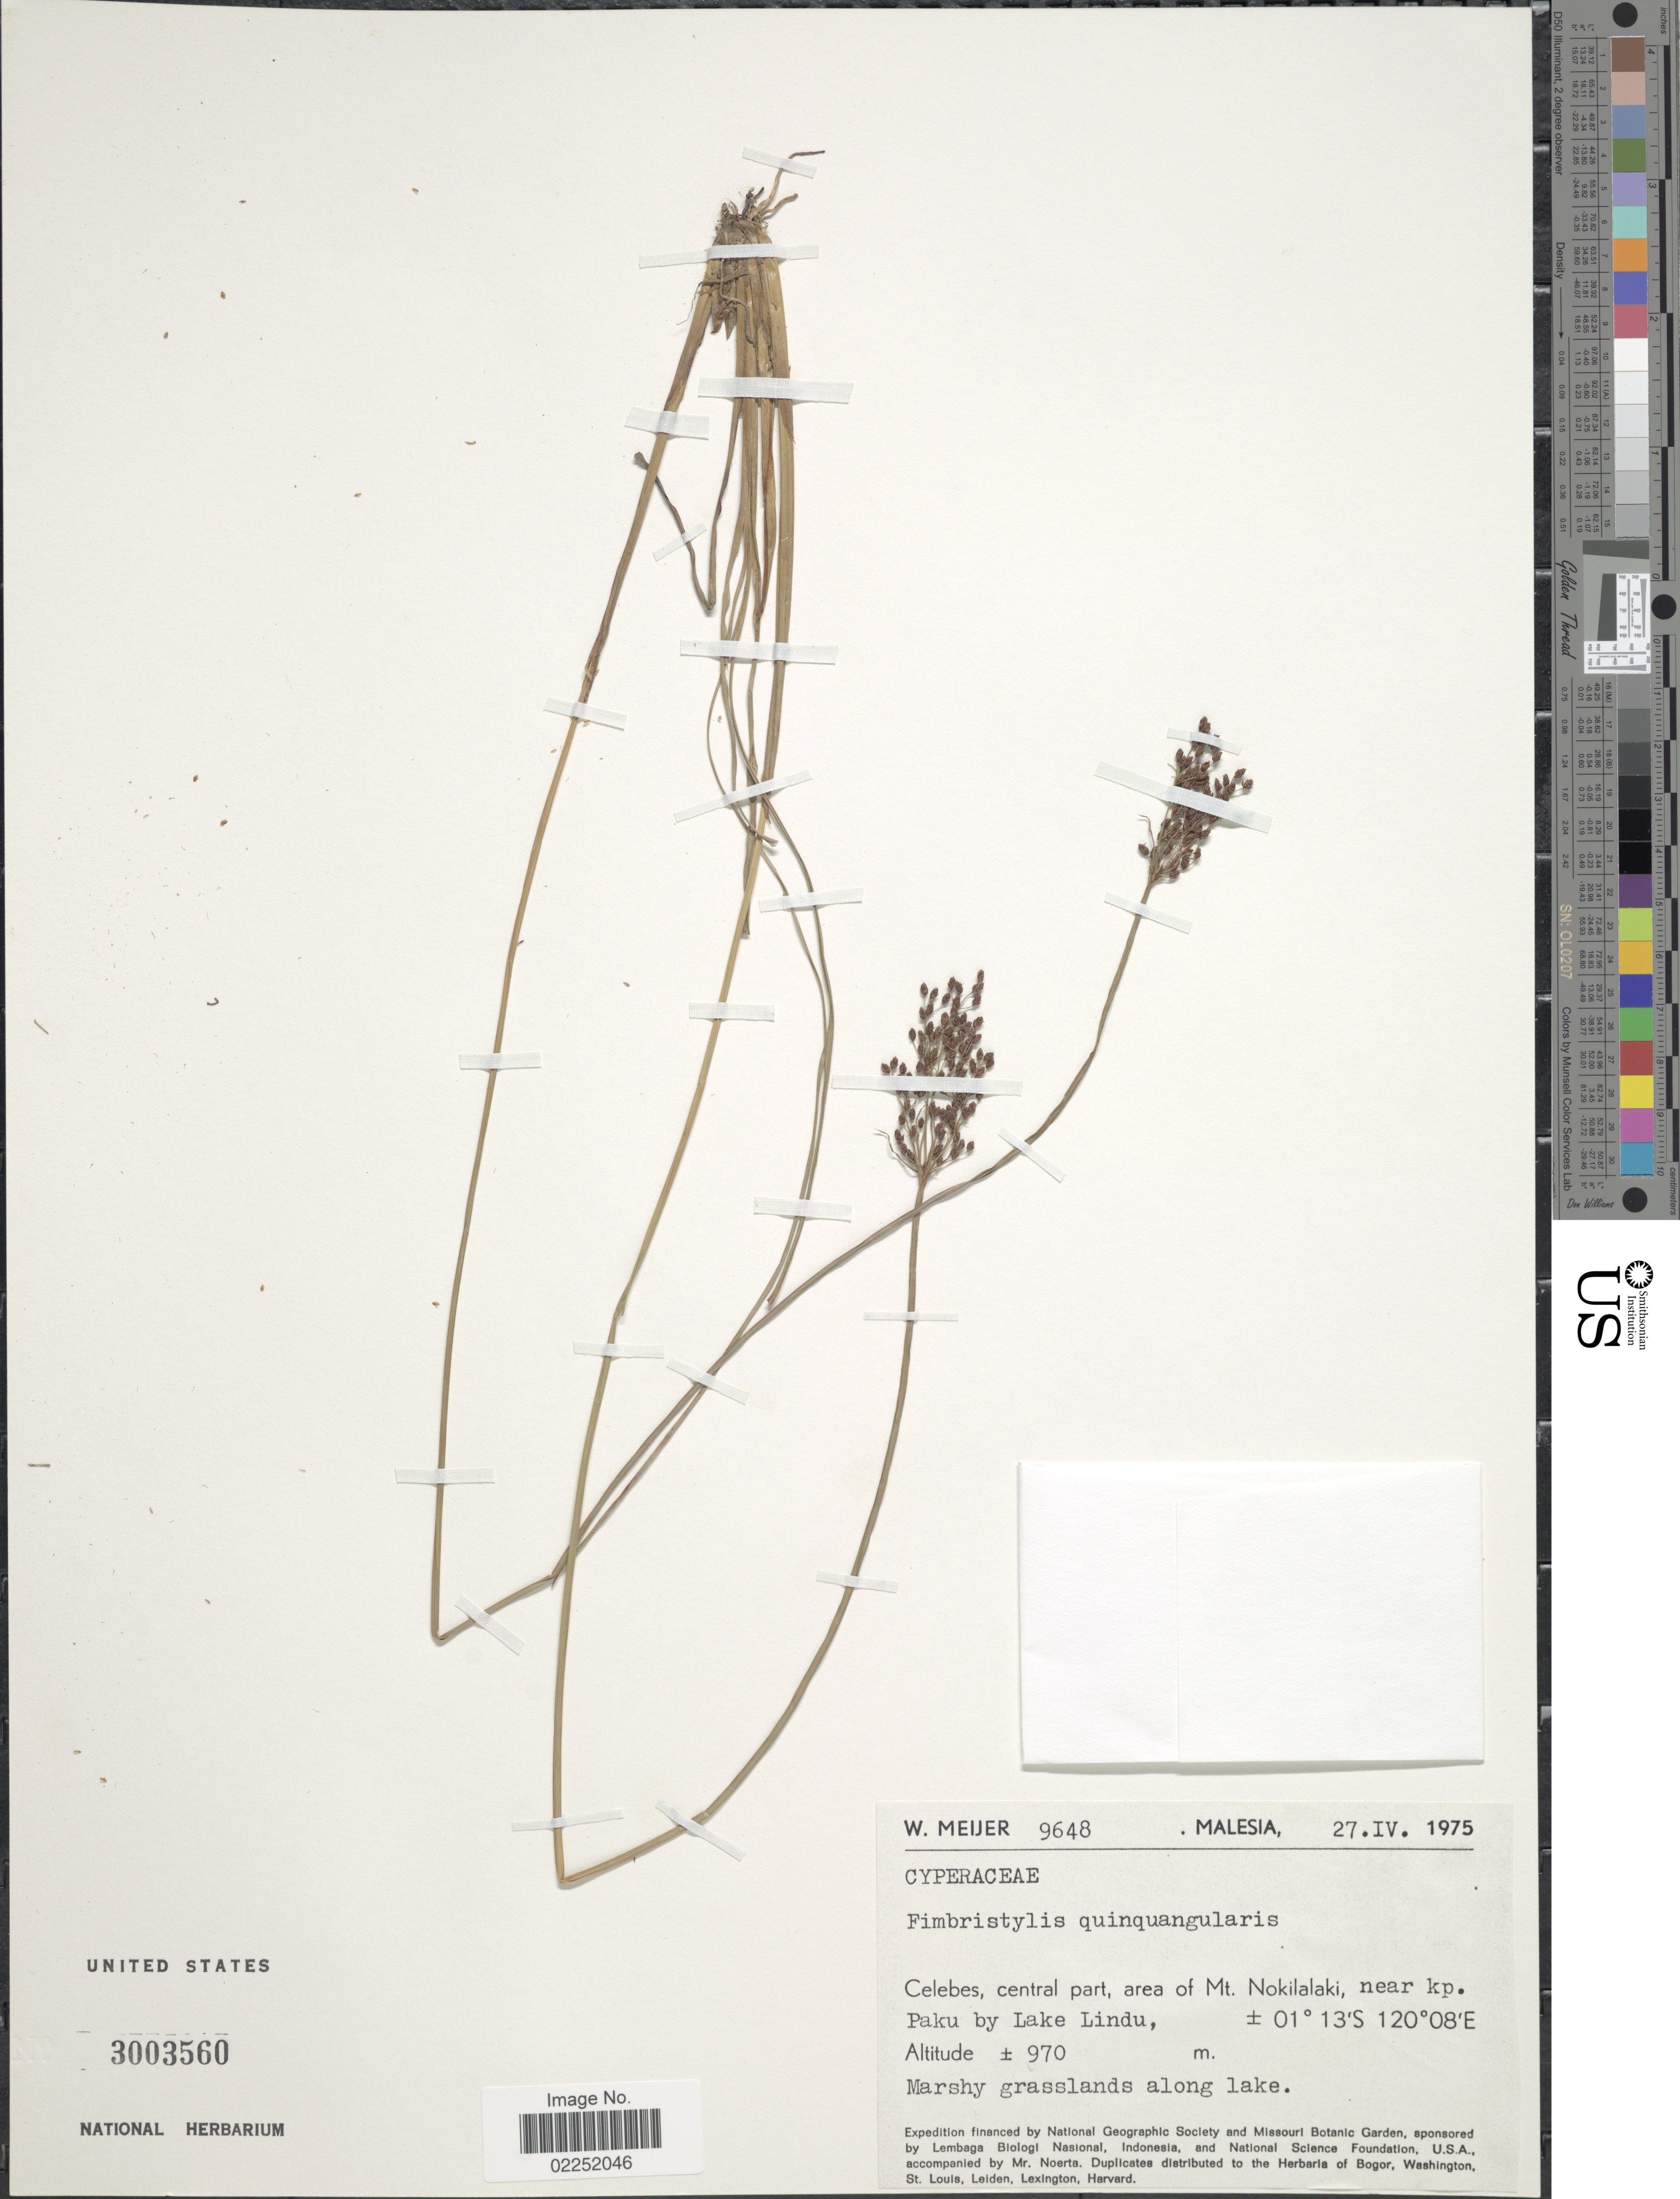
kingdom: Plantae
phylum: Tracheophyta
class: Liliopsida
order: Poales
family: Cyperaceae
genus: Fimbristylis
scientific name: Fimbristylis quinquangularis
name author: (Vahl) Kunth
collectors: W. Meijer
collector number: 9648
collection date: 1975-04-27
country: Malaysia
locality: Celebes, central part, area of Mt Nokilalaki, near kp. Paku by Lake Lindu, Marshy grasslands along lake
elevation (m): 970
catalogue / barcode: US 3003560